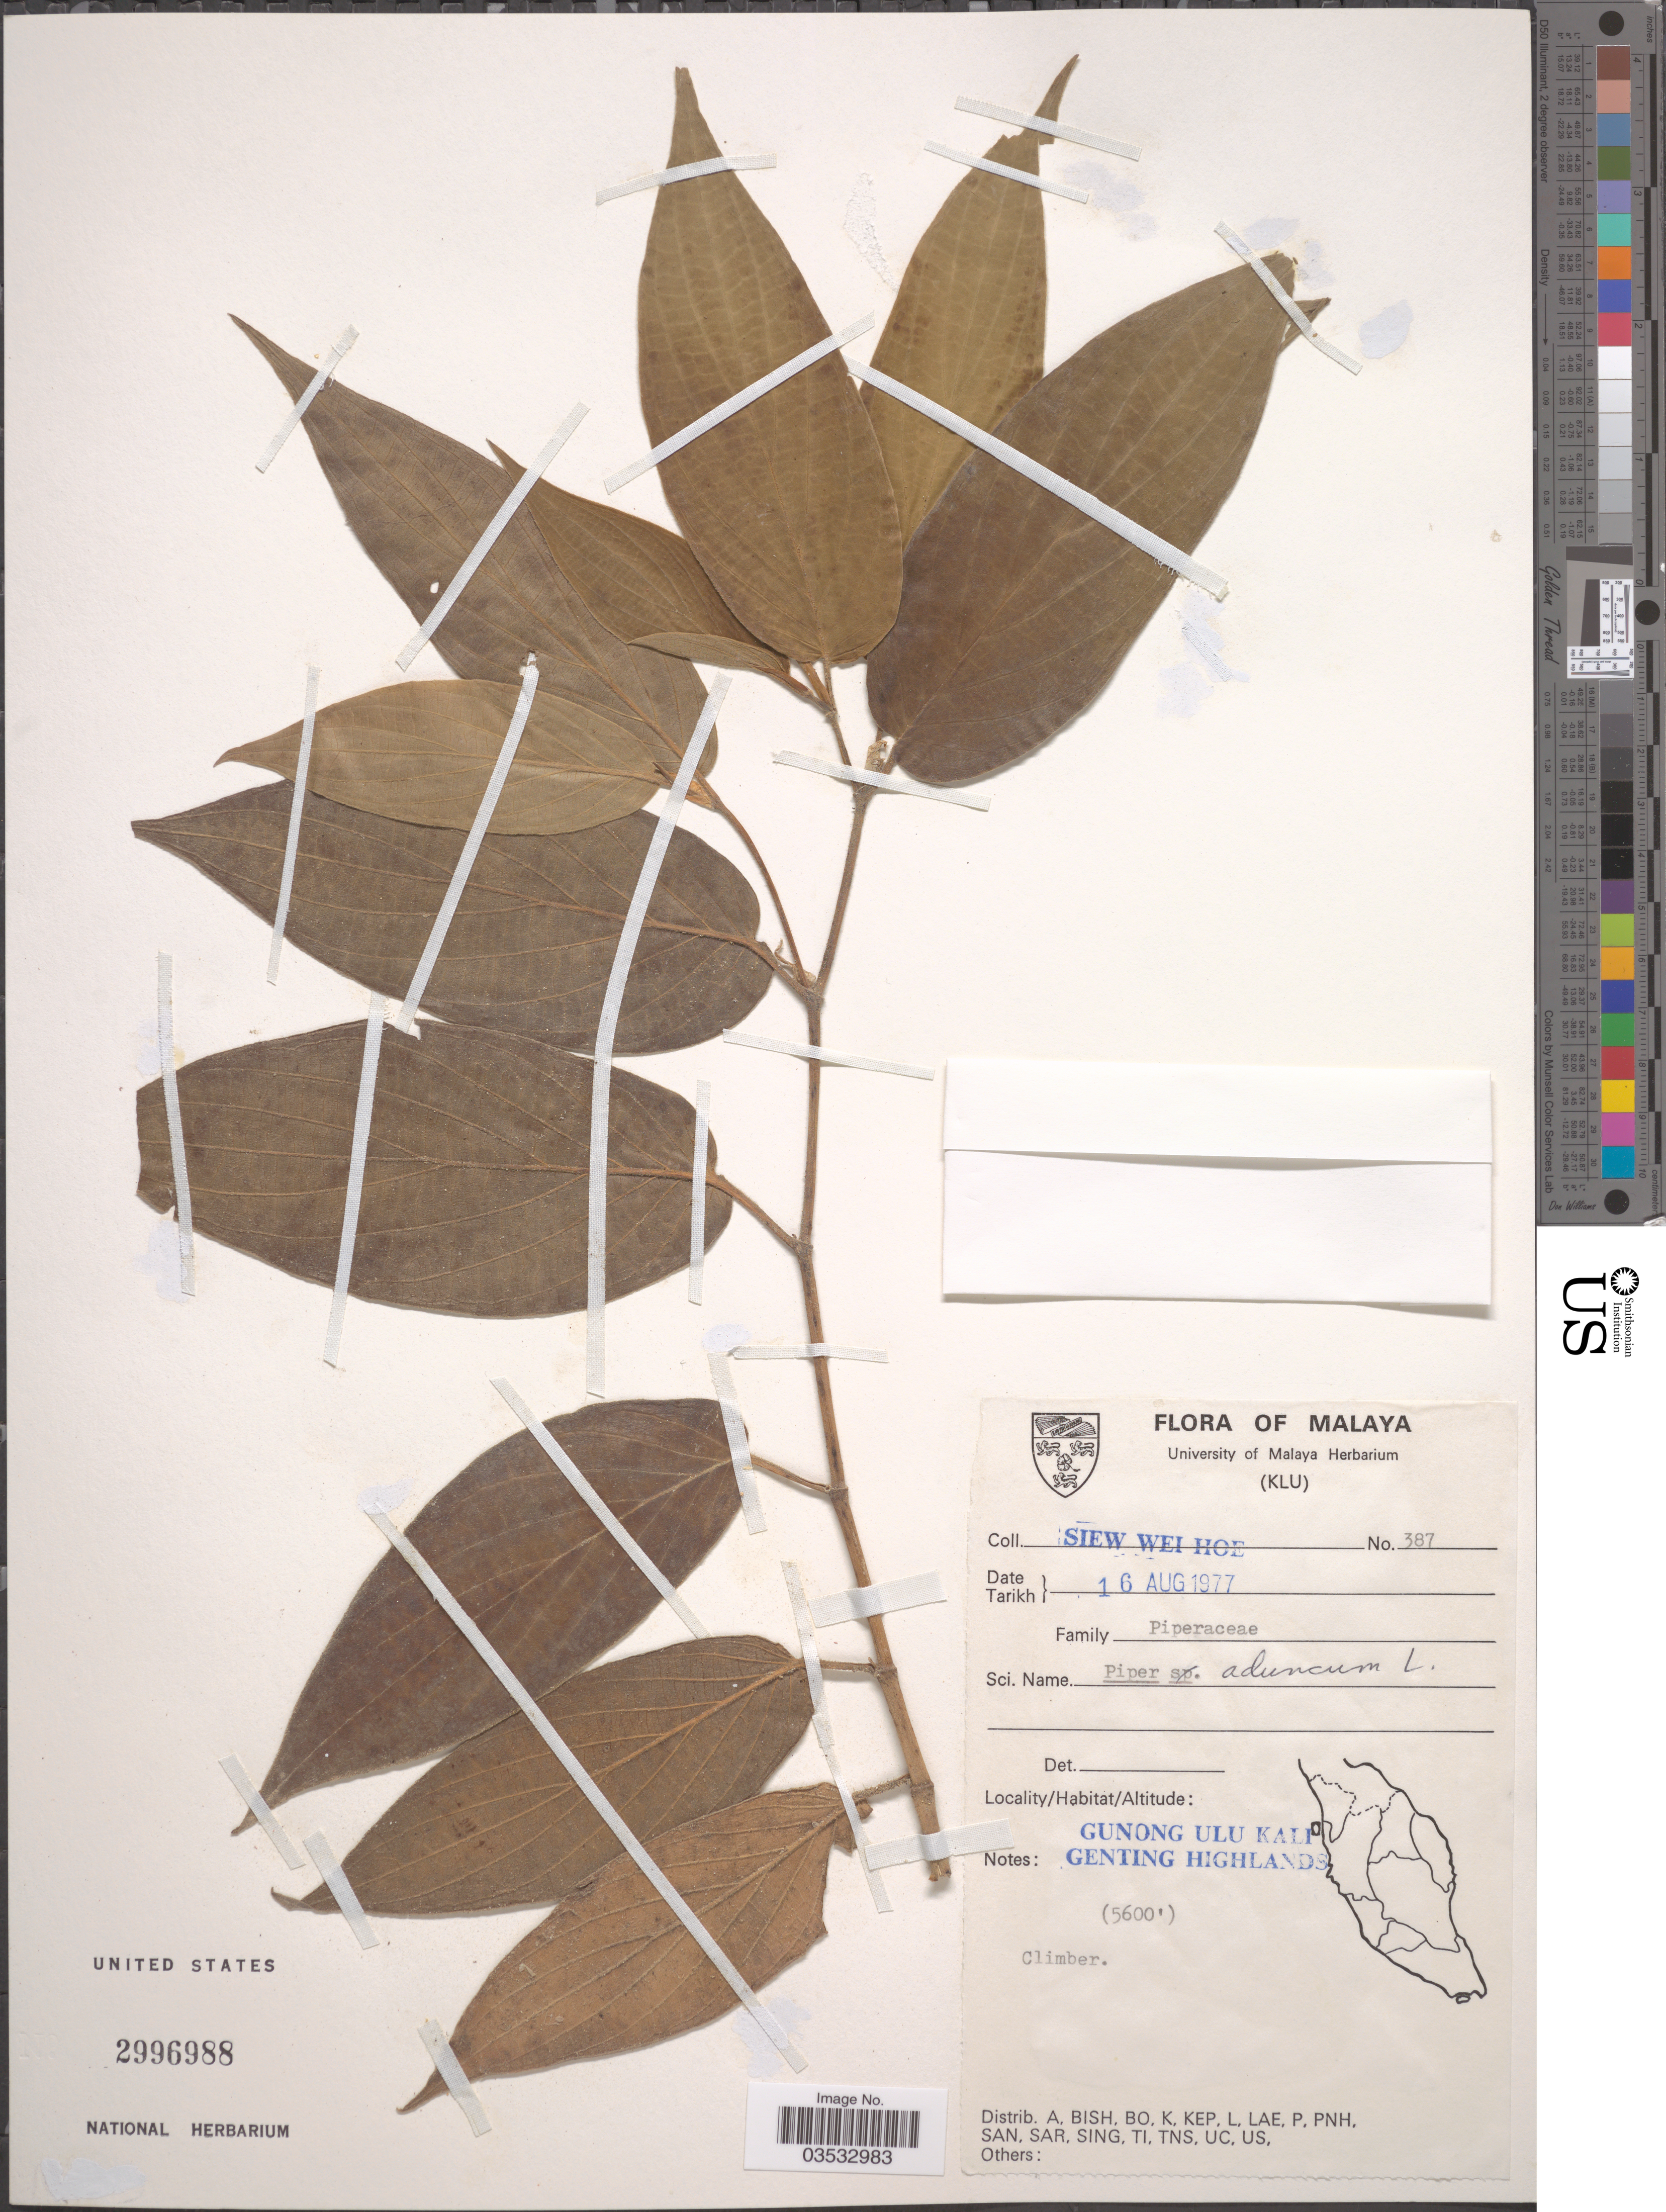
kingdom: Plantae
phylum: Tracheophyta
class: Magnoliopsida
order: Piperales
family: Piperaceae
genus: Piper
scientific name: Piper aduncum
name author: L.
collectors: S. Hoe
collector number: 387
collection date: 1977-08-16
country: Malaysia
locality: Gunong Ulu Kali Genting Highlands.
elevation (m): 1707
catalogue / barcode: US 2996988